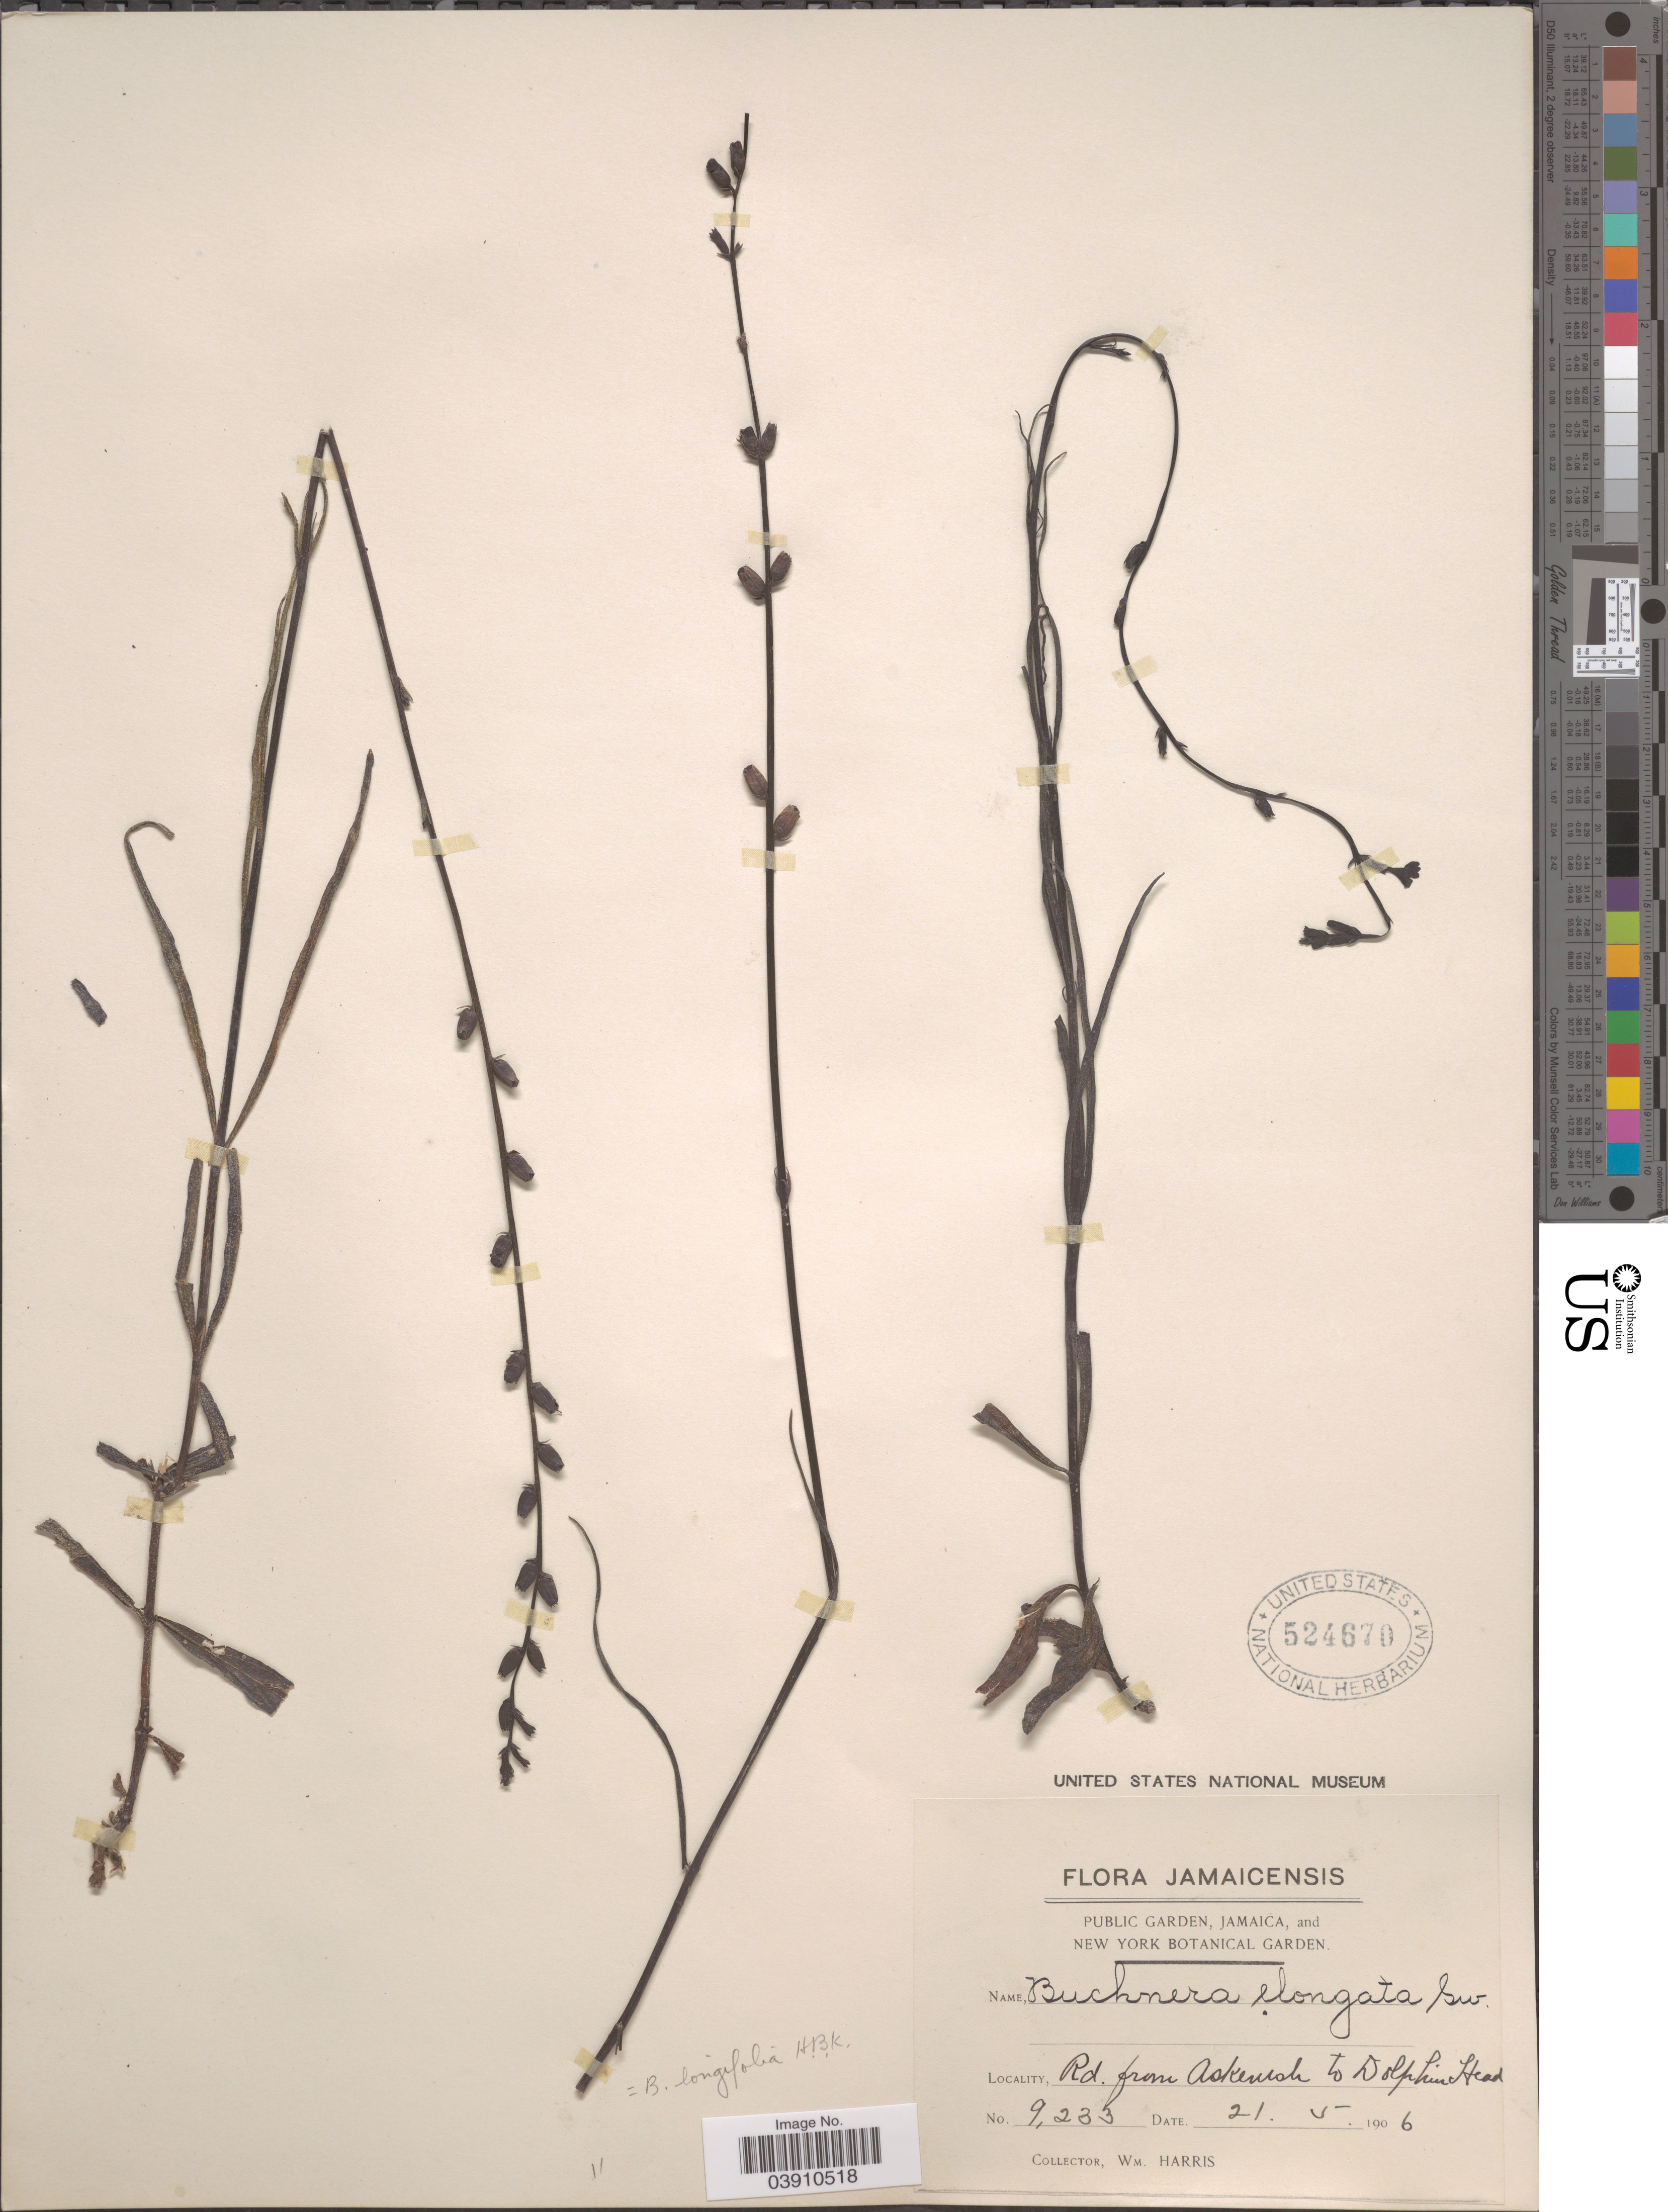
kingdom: Plantae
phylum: Tracheophyta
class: Magnoliopsida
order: Lamiales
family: Orobanchaceae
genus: Buchnera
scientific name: Buchnera longifolia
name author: Kunth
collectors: W. H. Harris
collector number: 9233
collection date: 1906-05-21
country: Jamaica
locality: Jamaicensis. Rd. from Askenish to Dolphine Head.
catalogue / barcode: US 524670